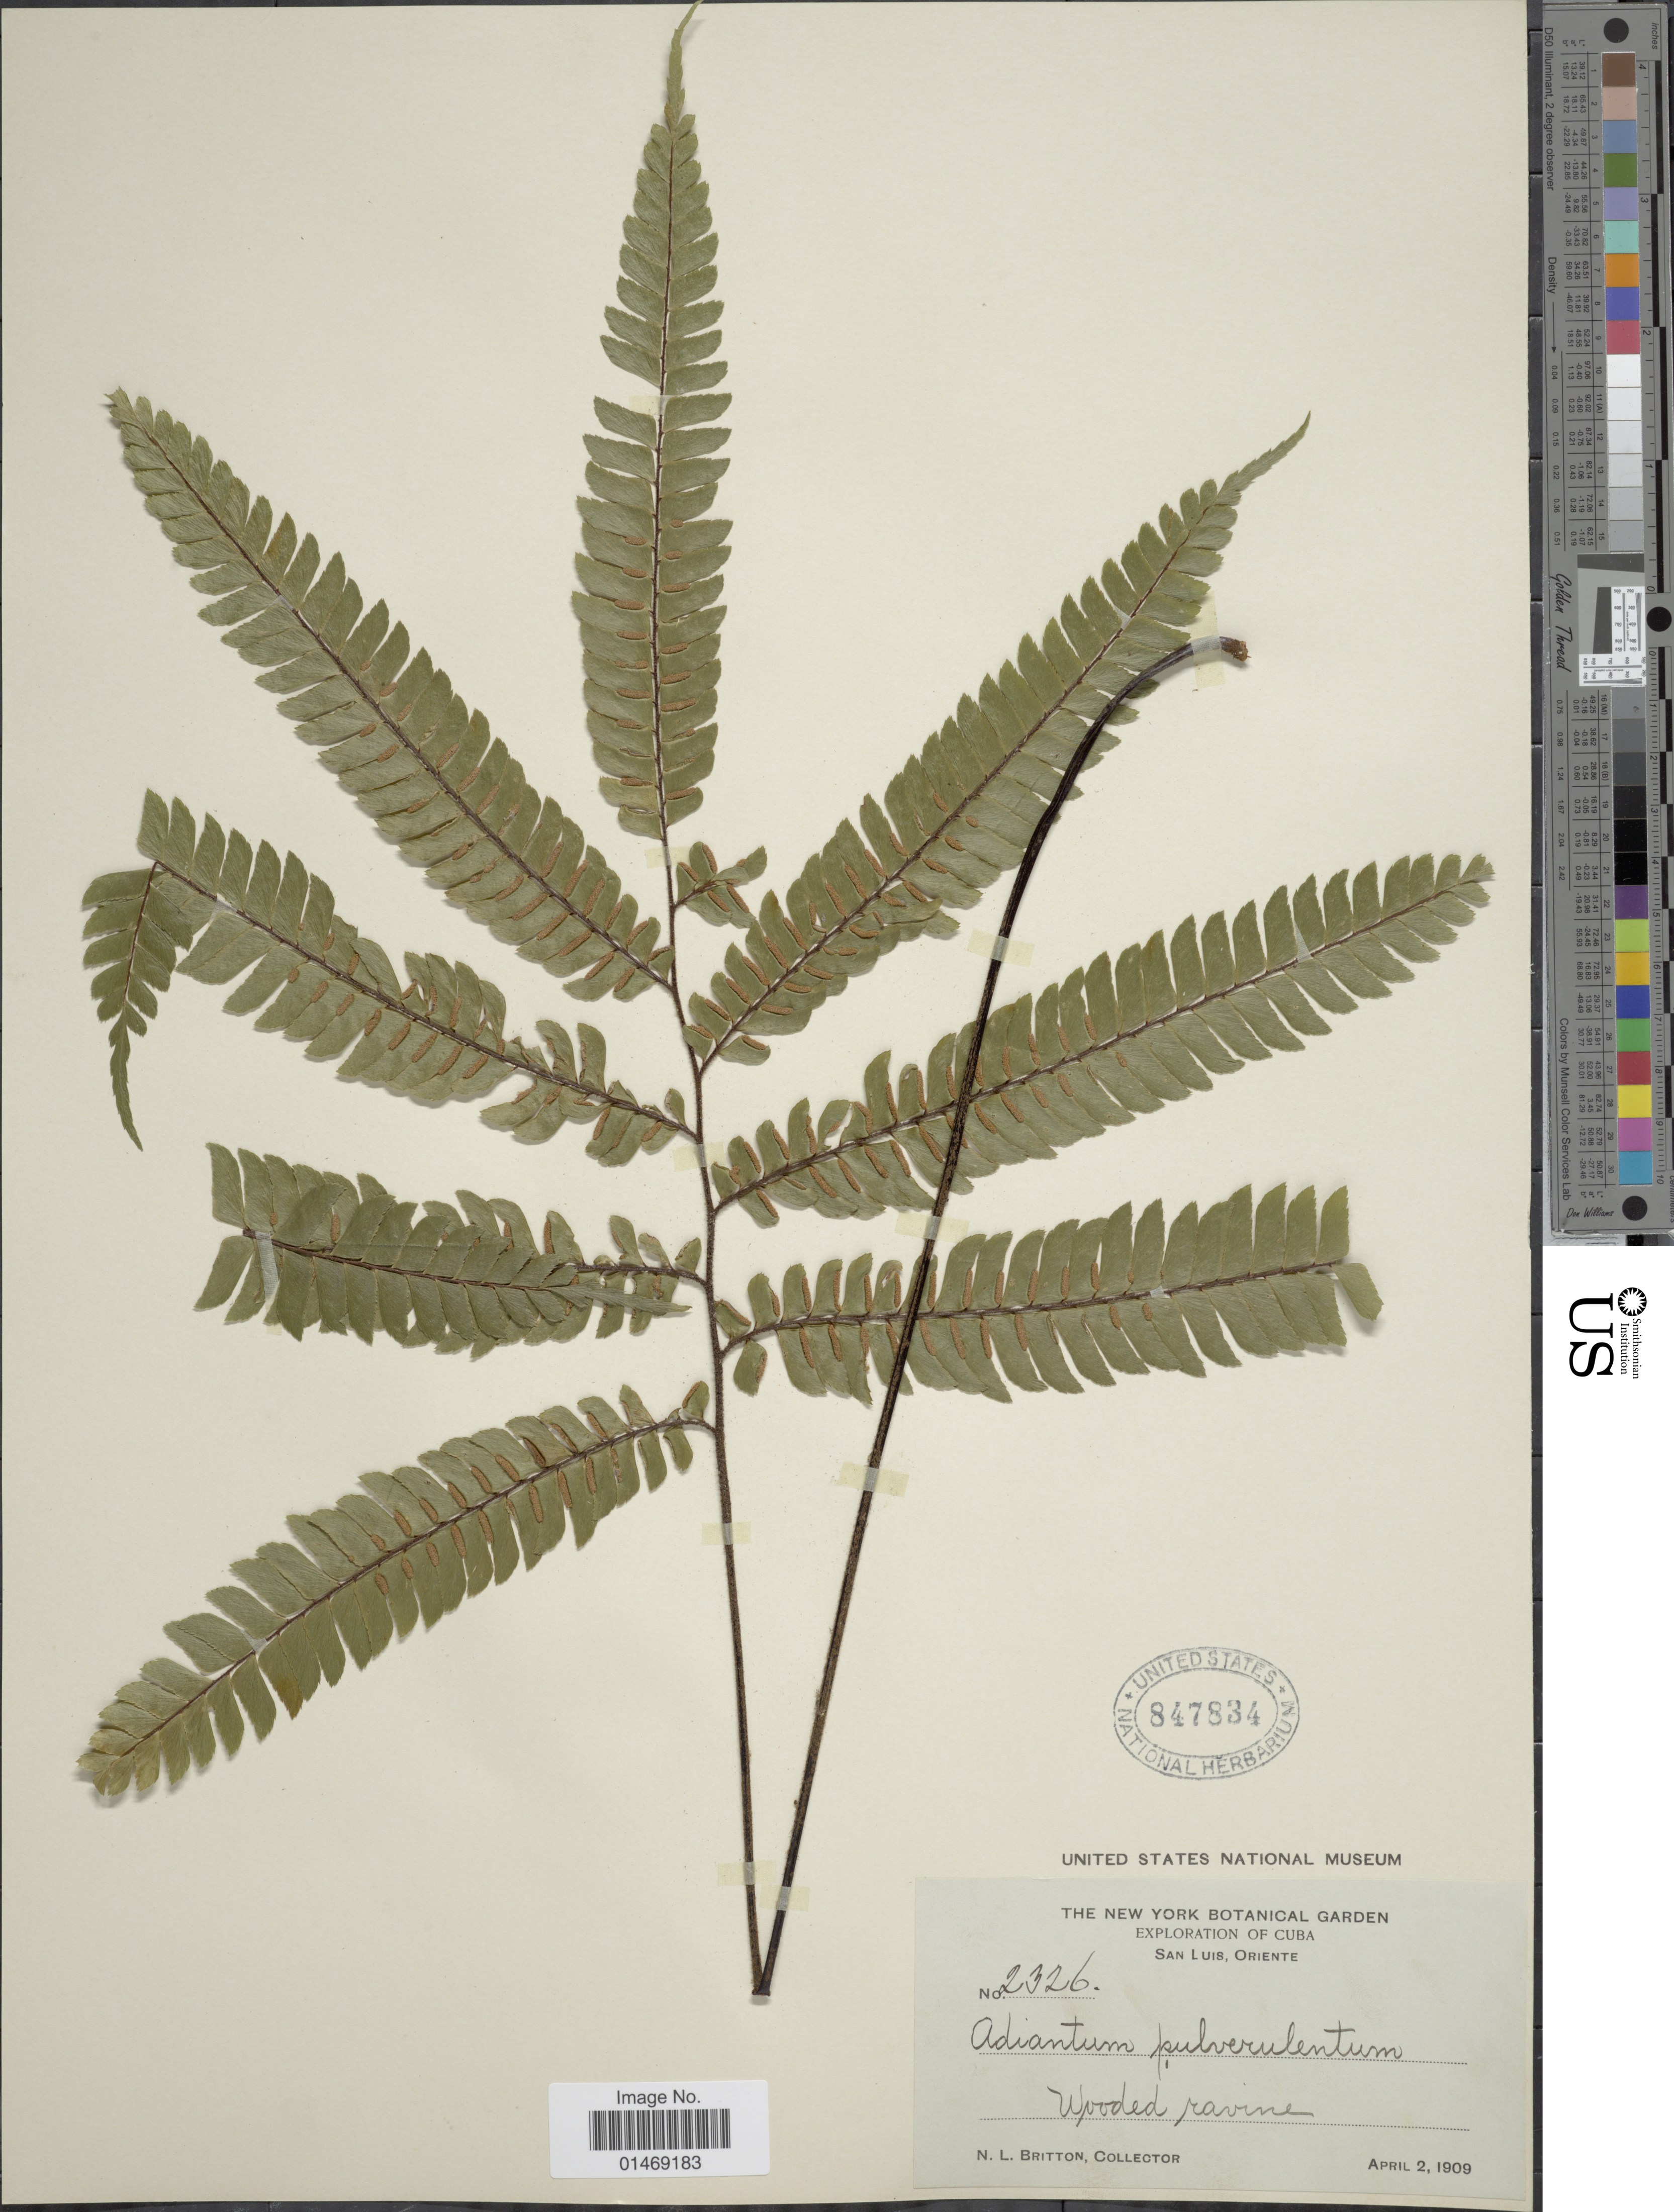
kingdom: Plantae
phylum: Tracheophyta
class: Polypodiopsida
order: Polypodiales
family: Pteridaceae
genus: Adiantum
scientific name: Adiantum pulverulentum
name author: L.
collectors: N. Britton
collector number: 2326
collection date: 1909-04-02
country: Cuba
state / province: Oriente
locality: San Luis, Wooded ravine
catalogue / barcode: US 847834